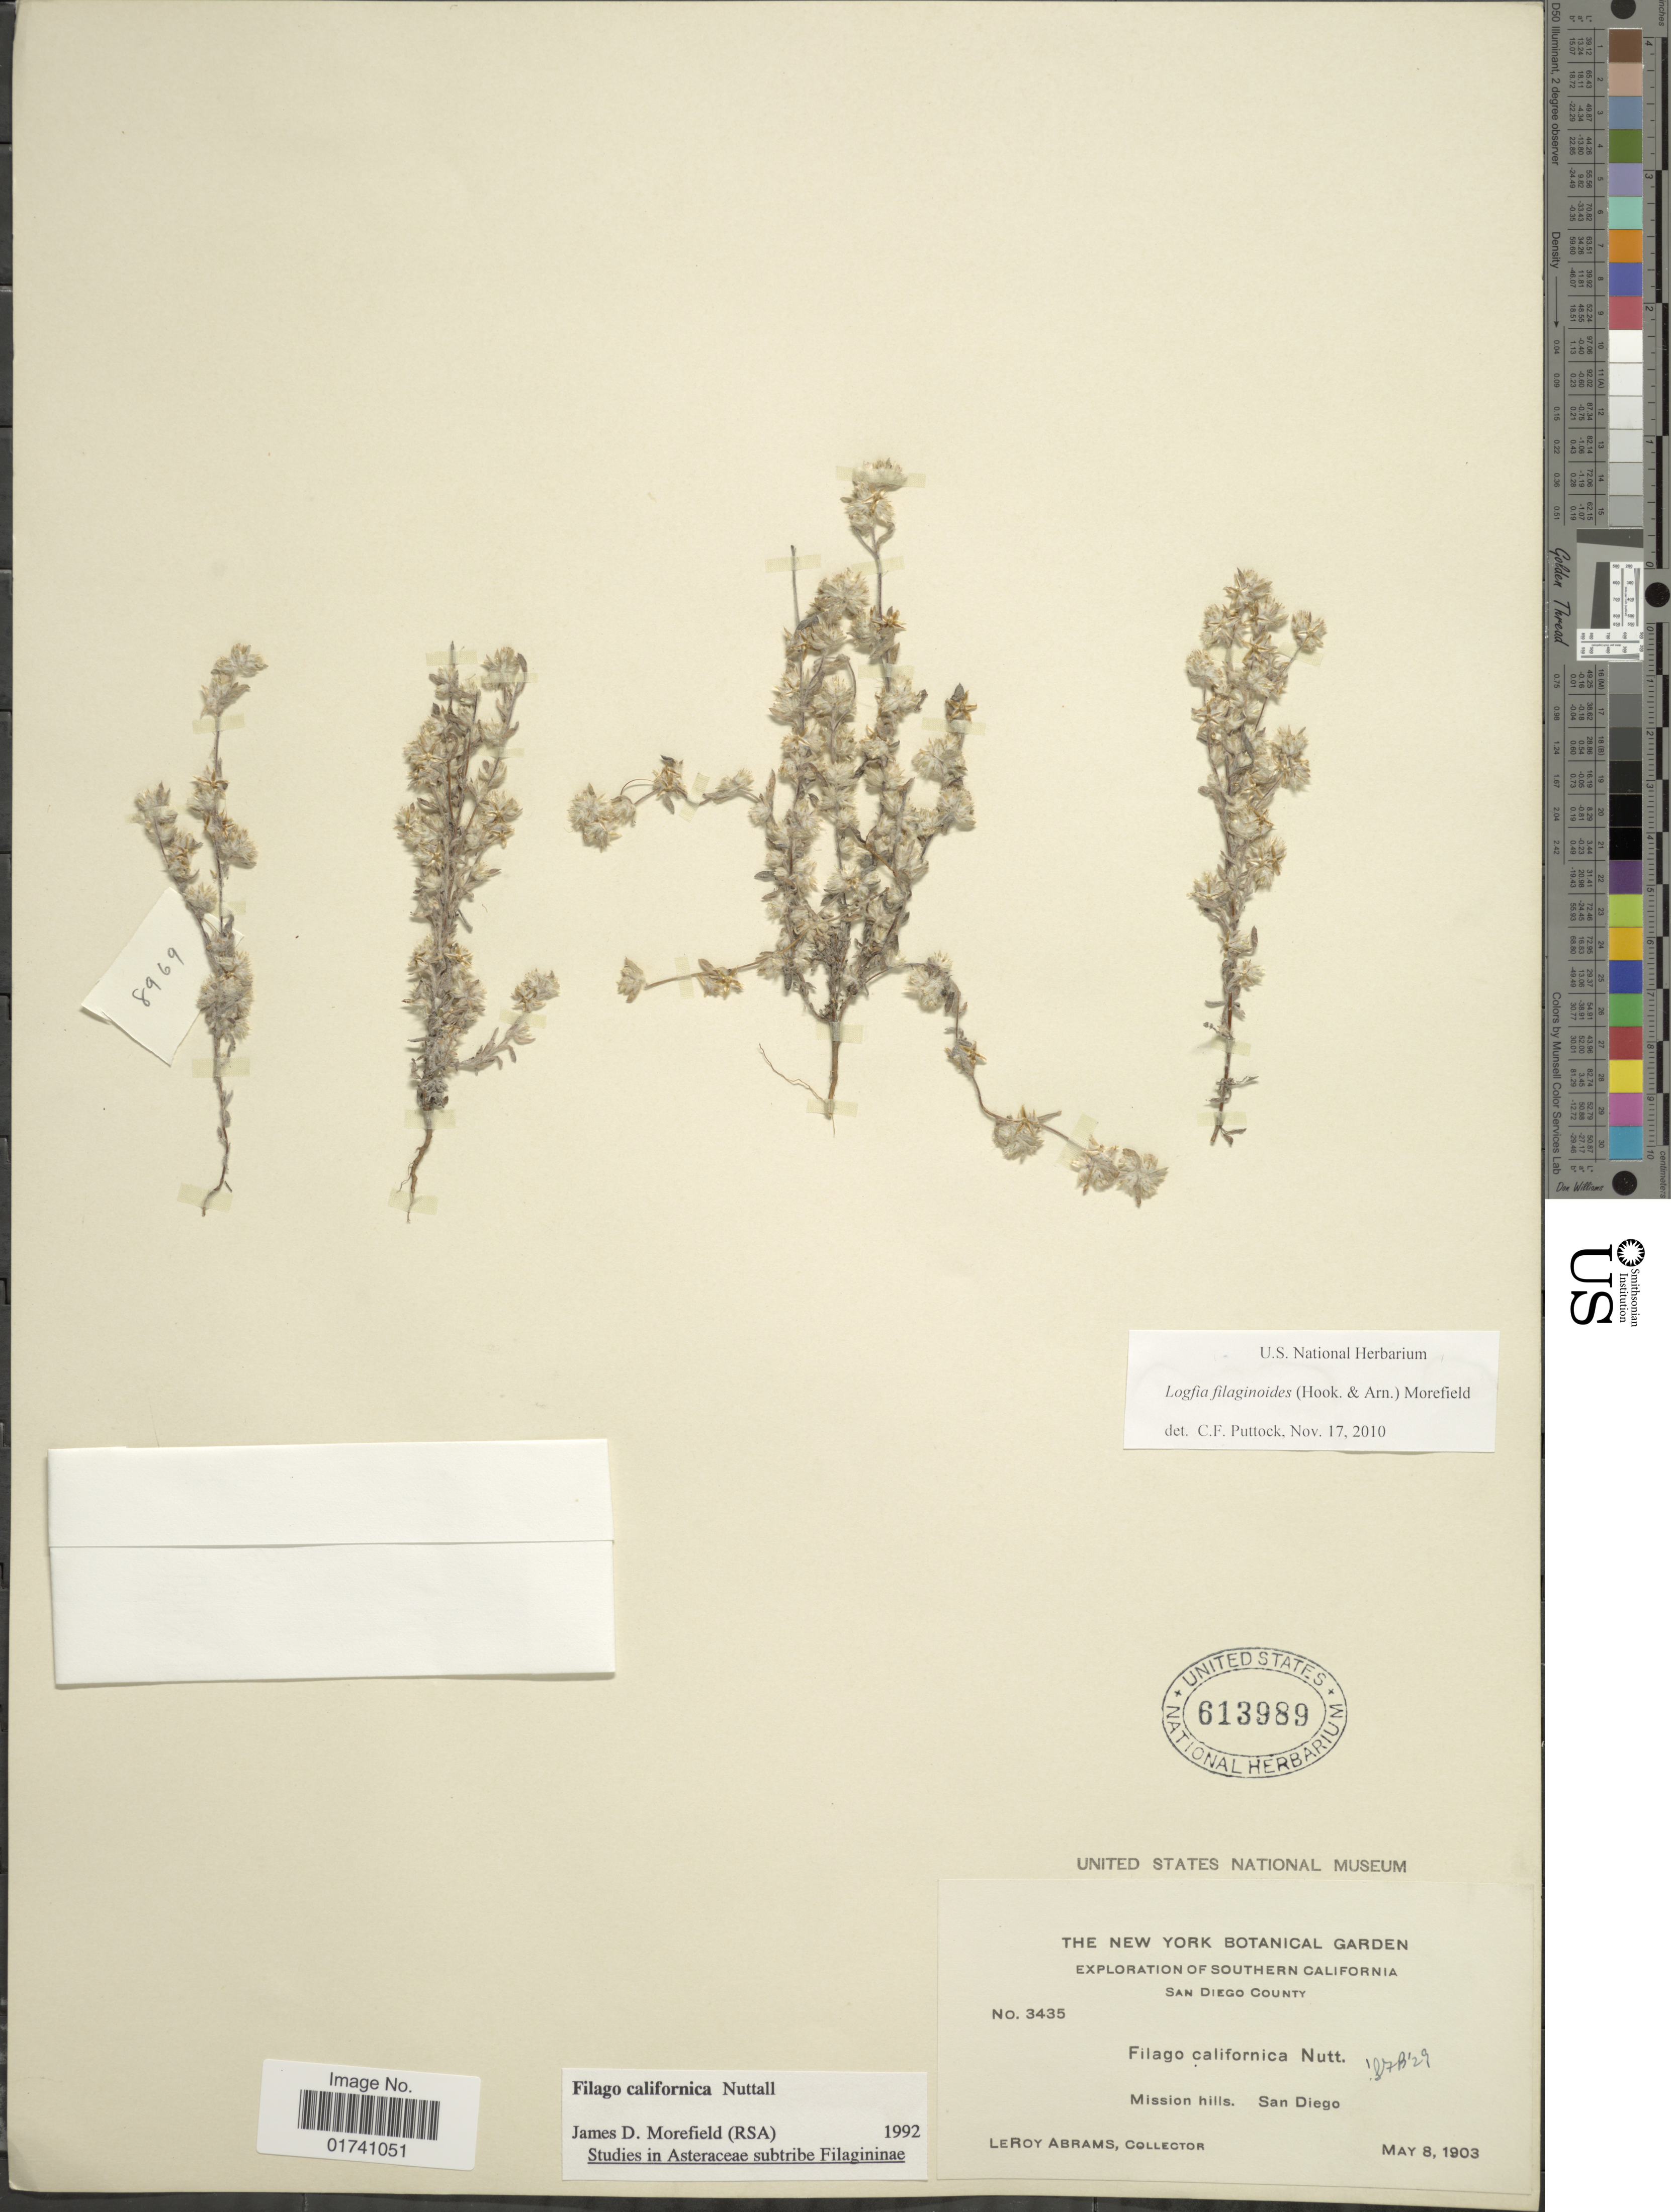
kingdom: Plantae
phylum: Tracheophyta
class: Magnoliopsida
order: Asterales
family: Asteraceae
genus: Logfia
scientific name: Logfia filaginoides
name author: (Hook. & Arn.) Morefield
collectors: L. Abrams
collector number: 3435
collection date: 1903-05-08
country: United States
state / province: California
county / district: San Diego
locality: San Diego.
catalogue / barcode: US 613989